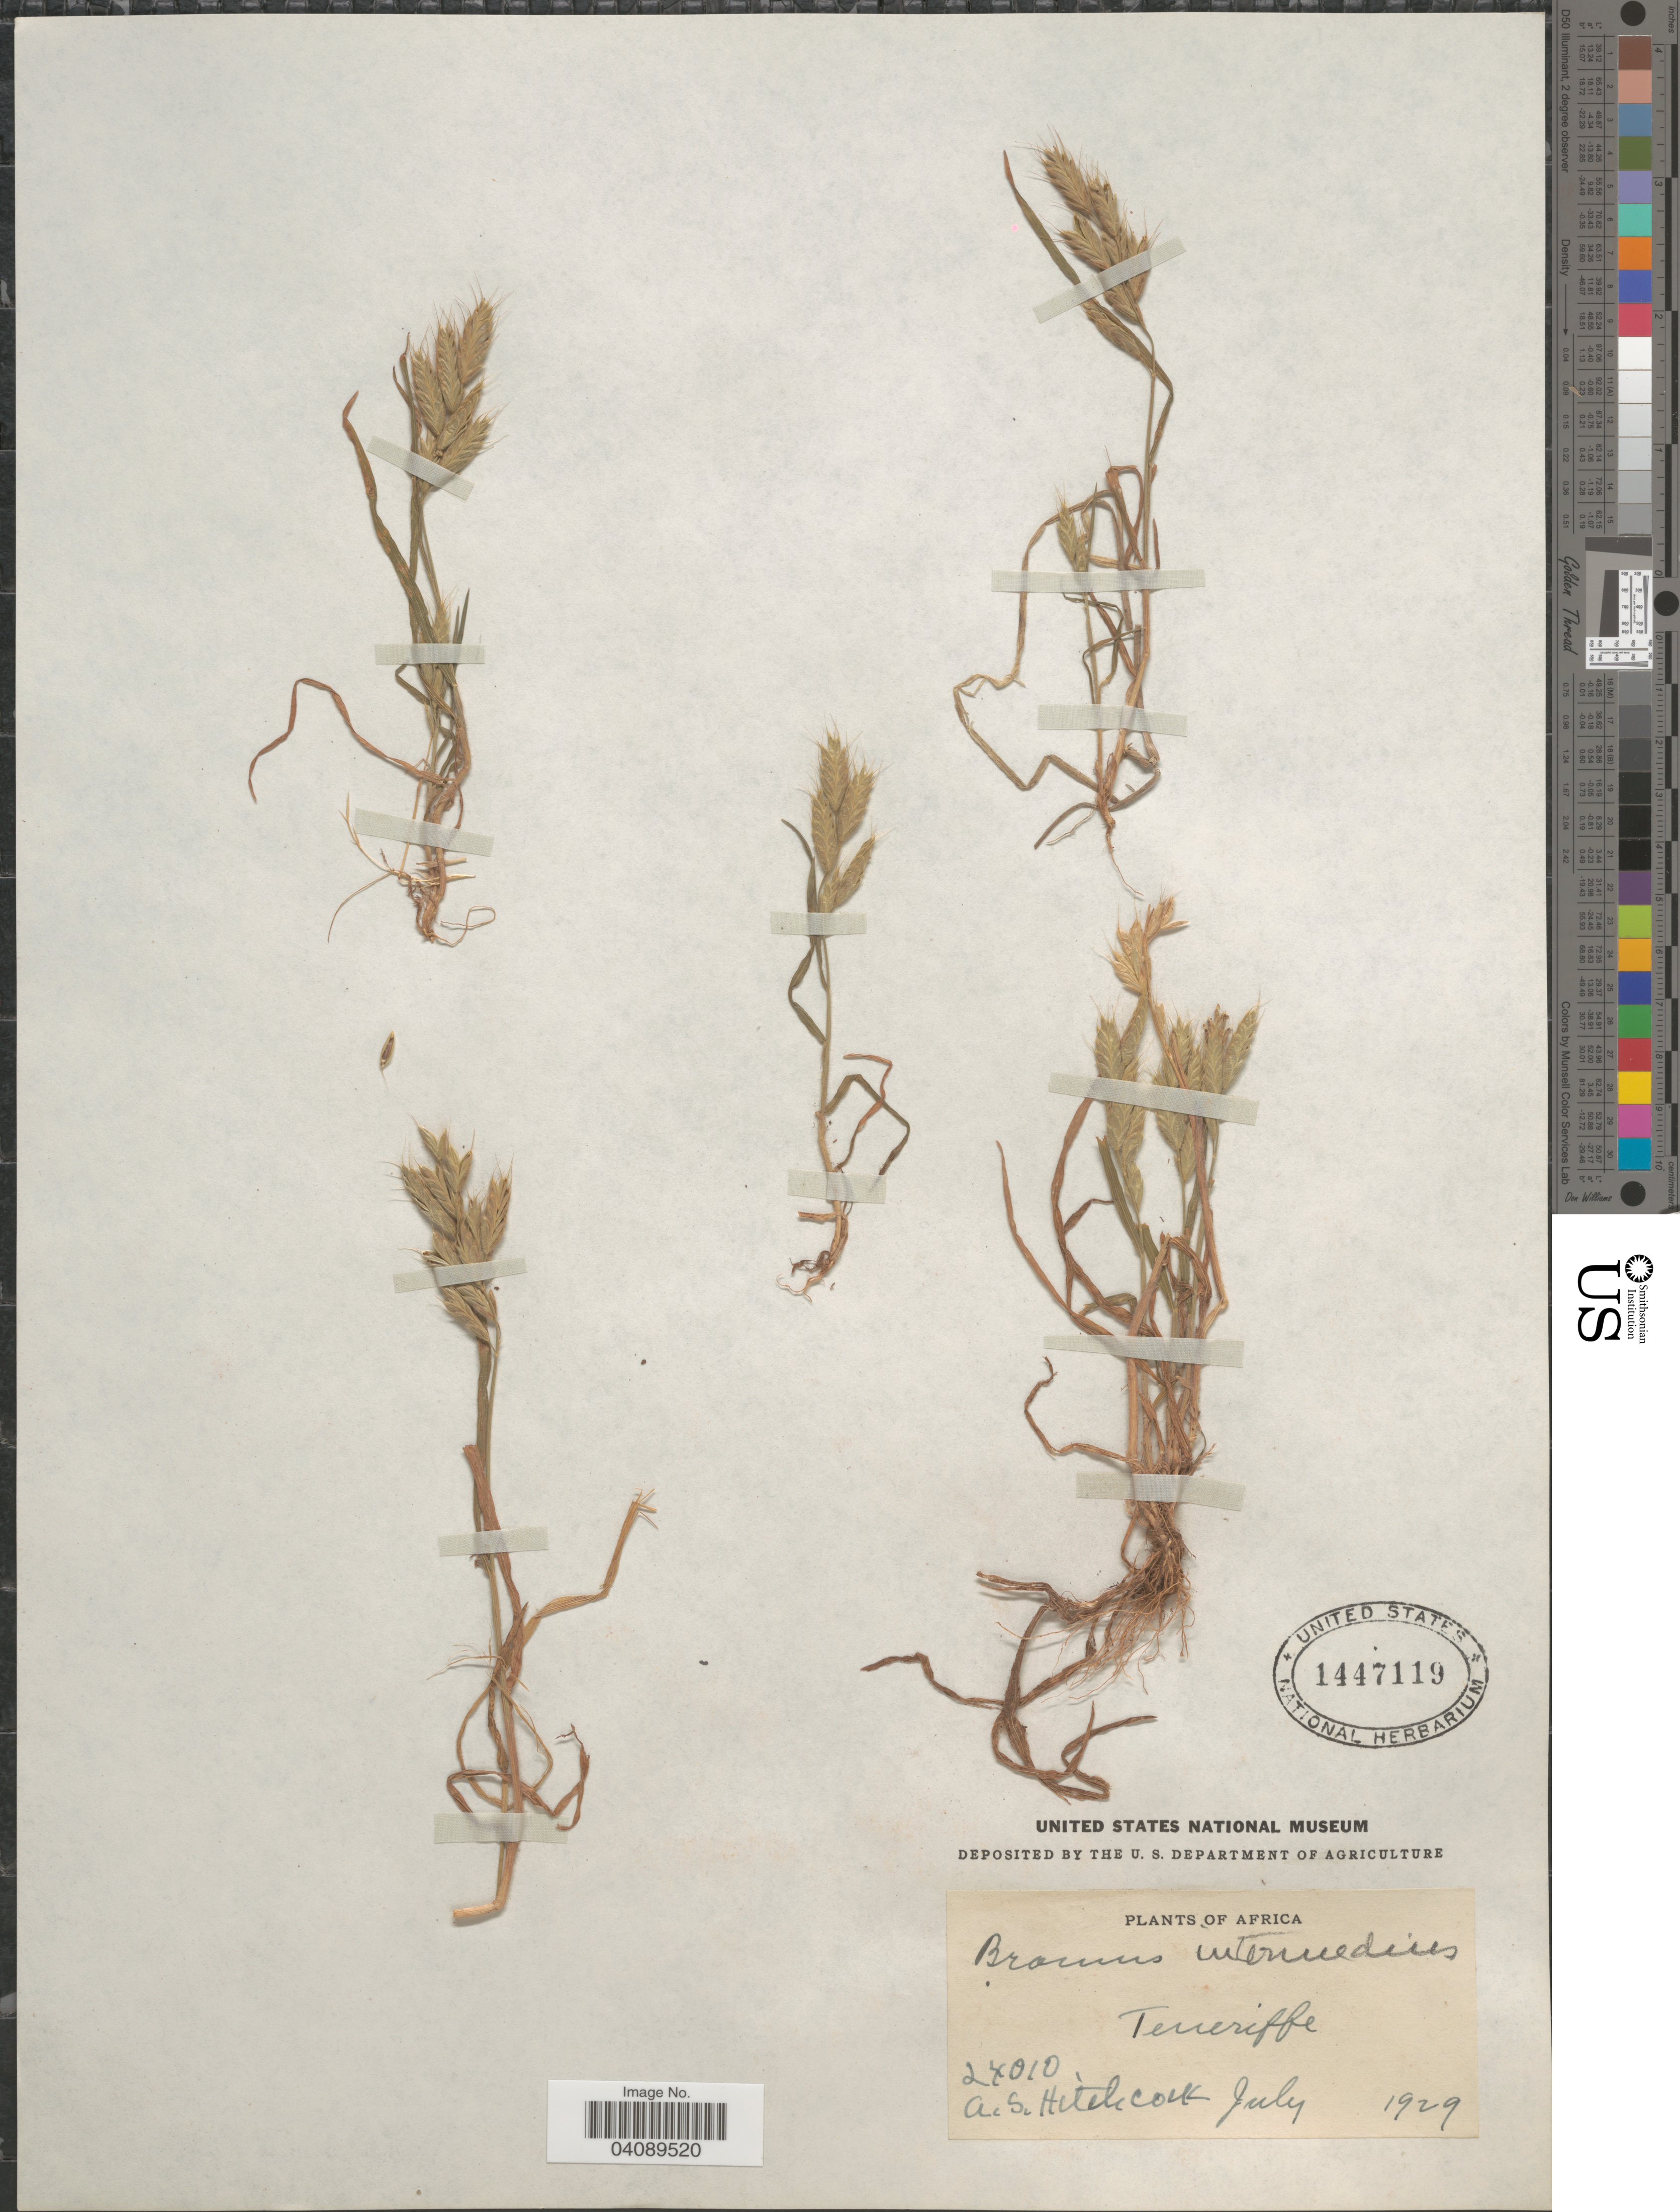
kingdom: Plantae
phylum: Tracheophyta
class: Liliopsida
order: Poales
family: Poaceae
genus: Bromus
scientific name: Bromus intermedius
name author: Gussone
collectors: A. S. Hitchcock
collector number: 24010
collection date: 1929-07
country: Spain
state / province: Canarias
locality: Africa. Teneriffe.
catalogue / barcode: US 1447119